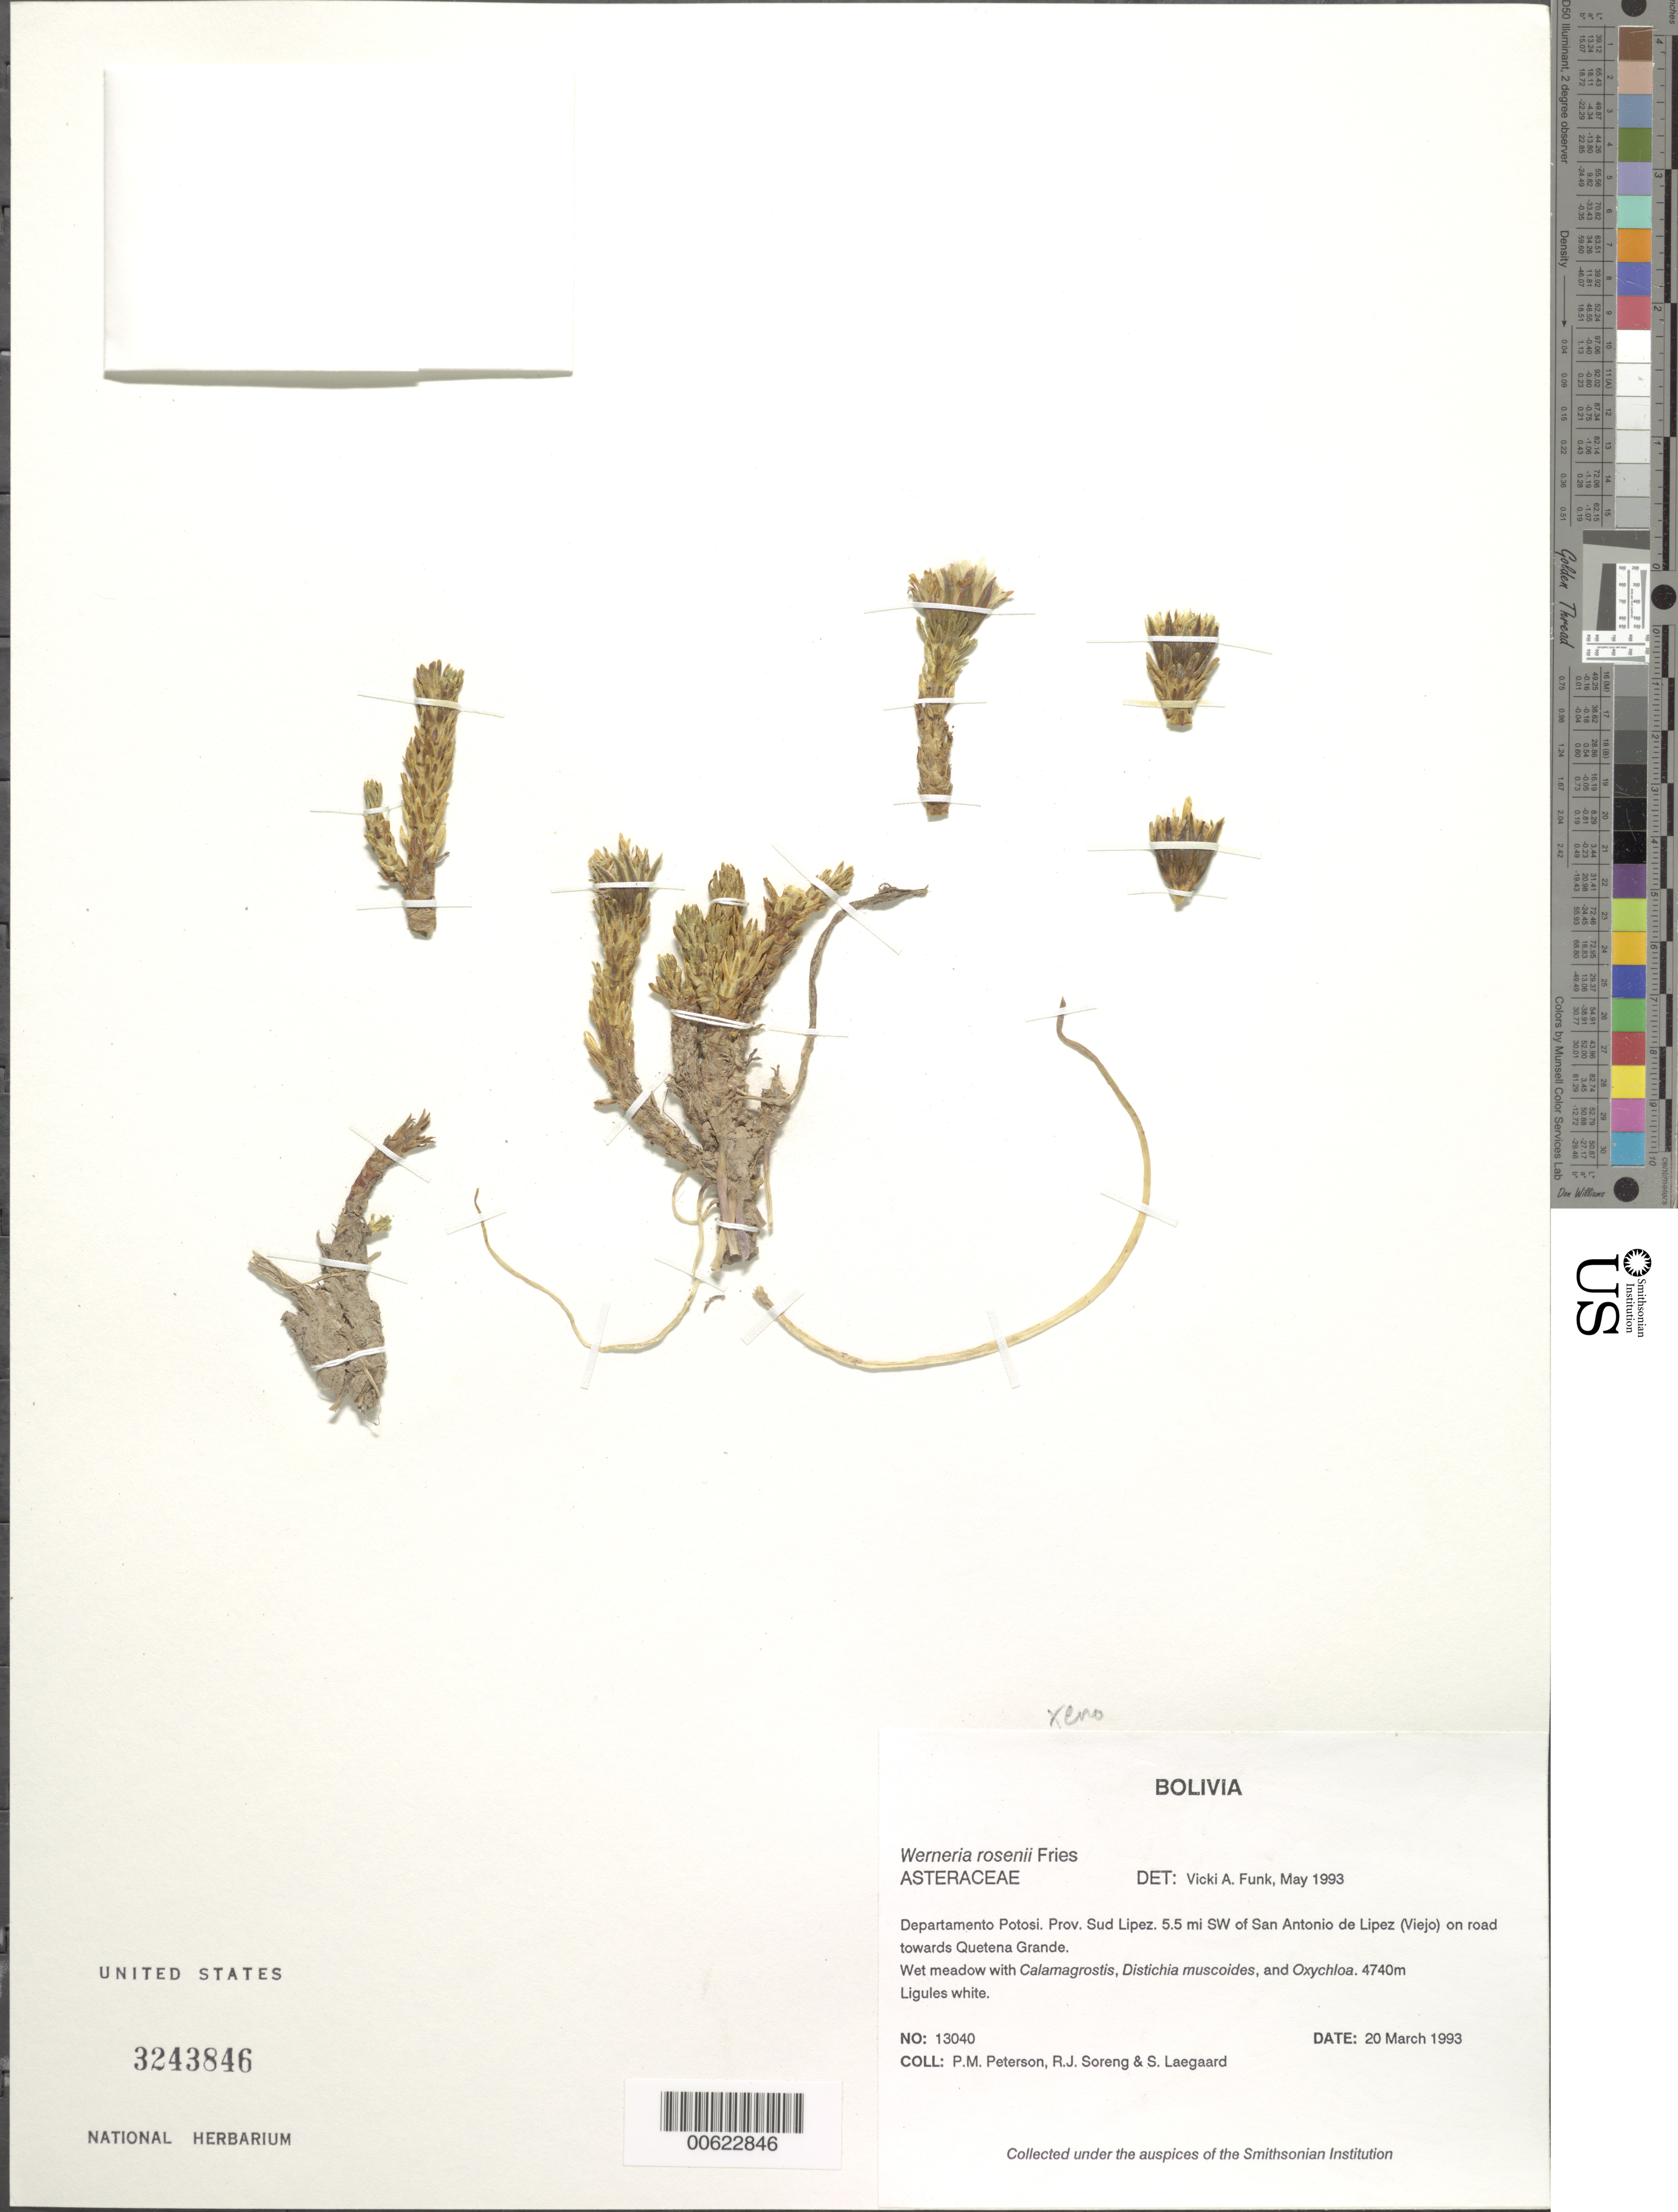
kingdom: Plantae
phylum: Tracheophyta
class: Magnoliopsida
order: Asterales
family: Asteraceae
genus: Xenophyllum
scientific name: Xenophyllum rosenii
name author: (R.E. Fr.) V.A. Funk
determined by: Calvo, Joel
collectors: P. M. Peterson, R. J. Soreng & S. Lægaard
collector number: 13040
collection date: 1993-03-20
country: Bolivia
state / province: Potosi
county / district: Sud Lípez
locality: Prov. Sud Lipez. 5.5 mi SW of San Antonio de Lipez (Viejo) on road towards Quetena Grande.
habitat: Wet meadow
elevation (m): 4740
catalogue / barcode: US 3243846